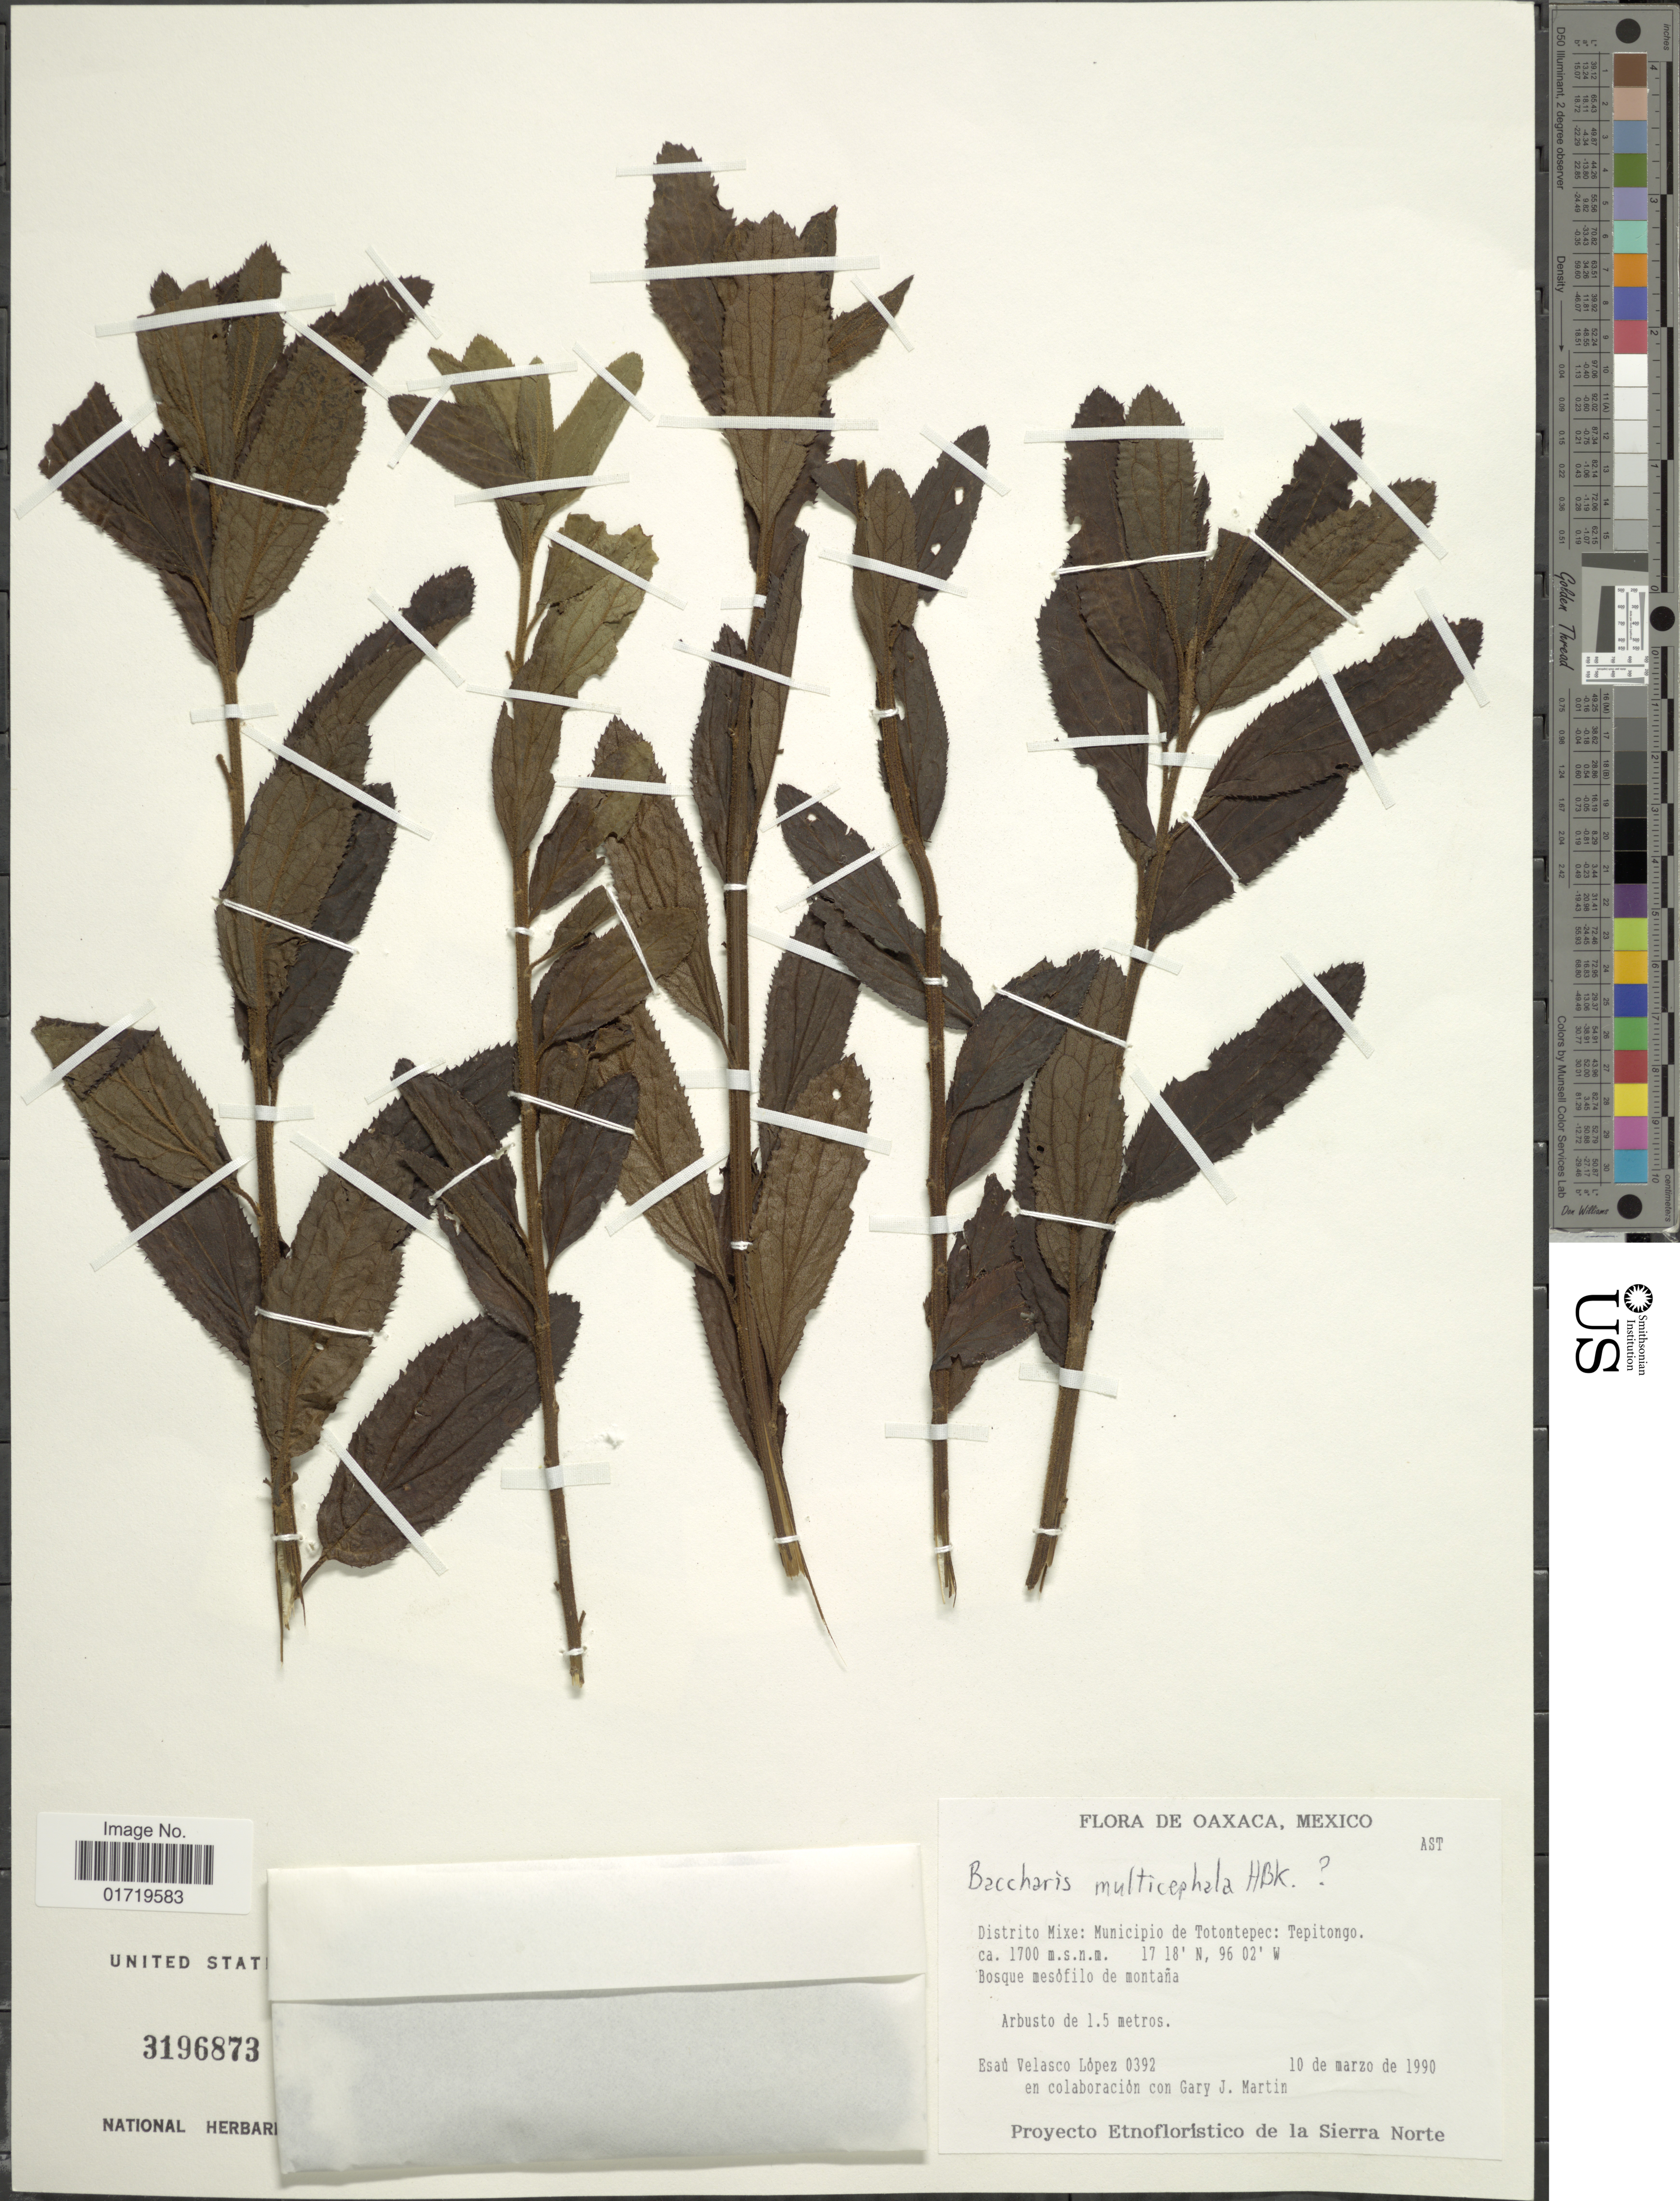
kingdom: Plantae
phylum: Tracheophyta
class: Magnoliopsida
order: Asterales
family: Asteraceae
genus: Baccharis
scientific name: Baccharis multiflora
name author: Kunth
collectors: E. López & G. J. Martin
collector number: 0392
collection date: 1990-03-10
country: Mexico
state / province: Oaxaca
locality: Distrito Mixe: Municipio de Totontepec: Tepitongo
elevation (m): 1700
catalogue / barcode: US 3196873